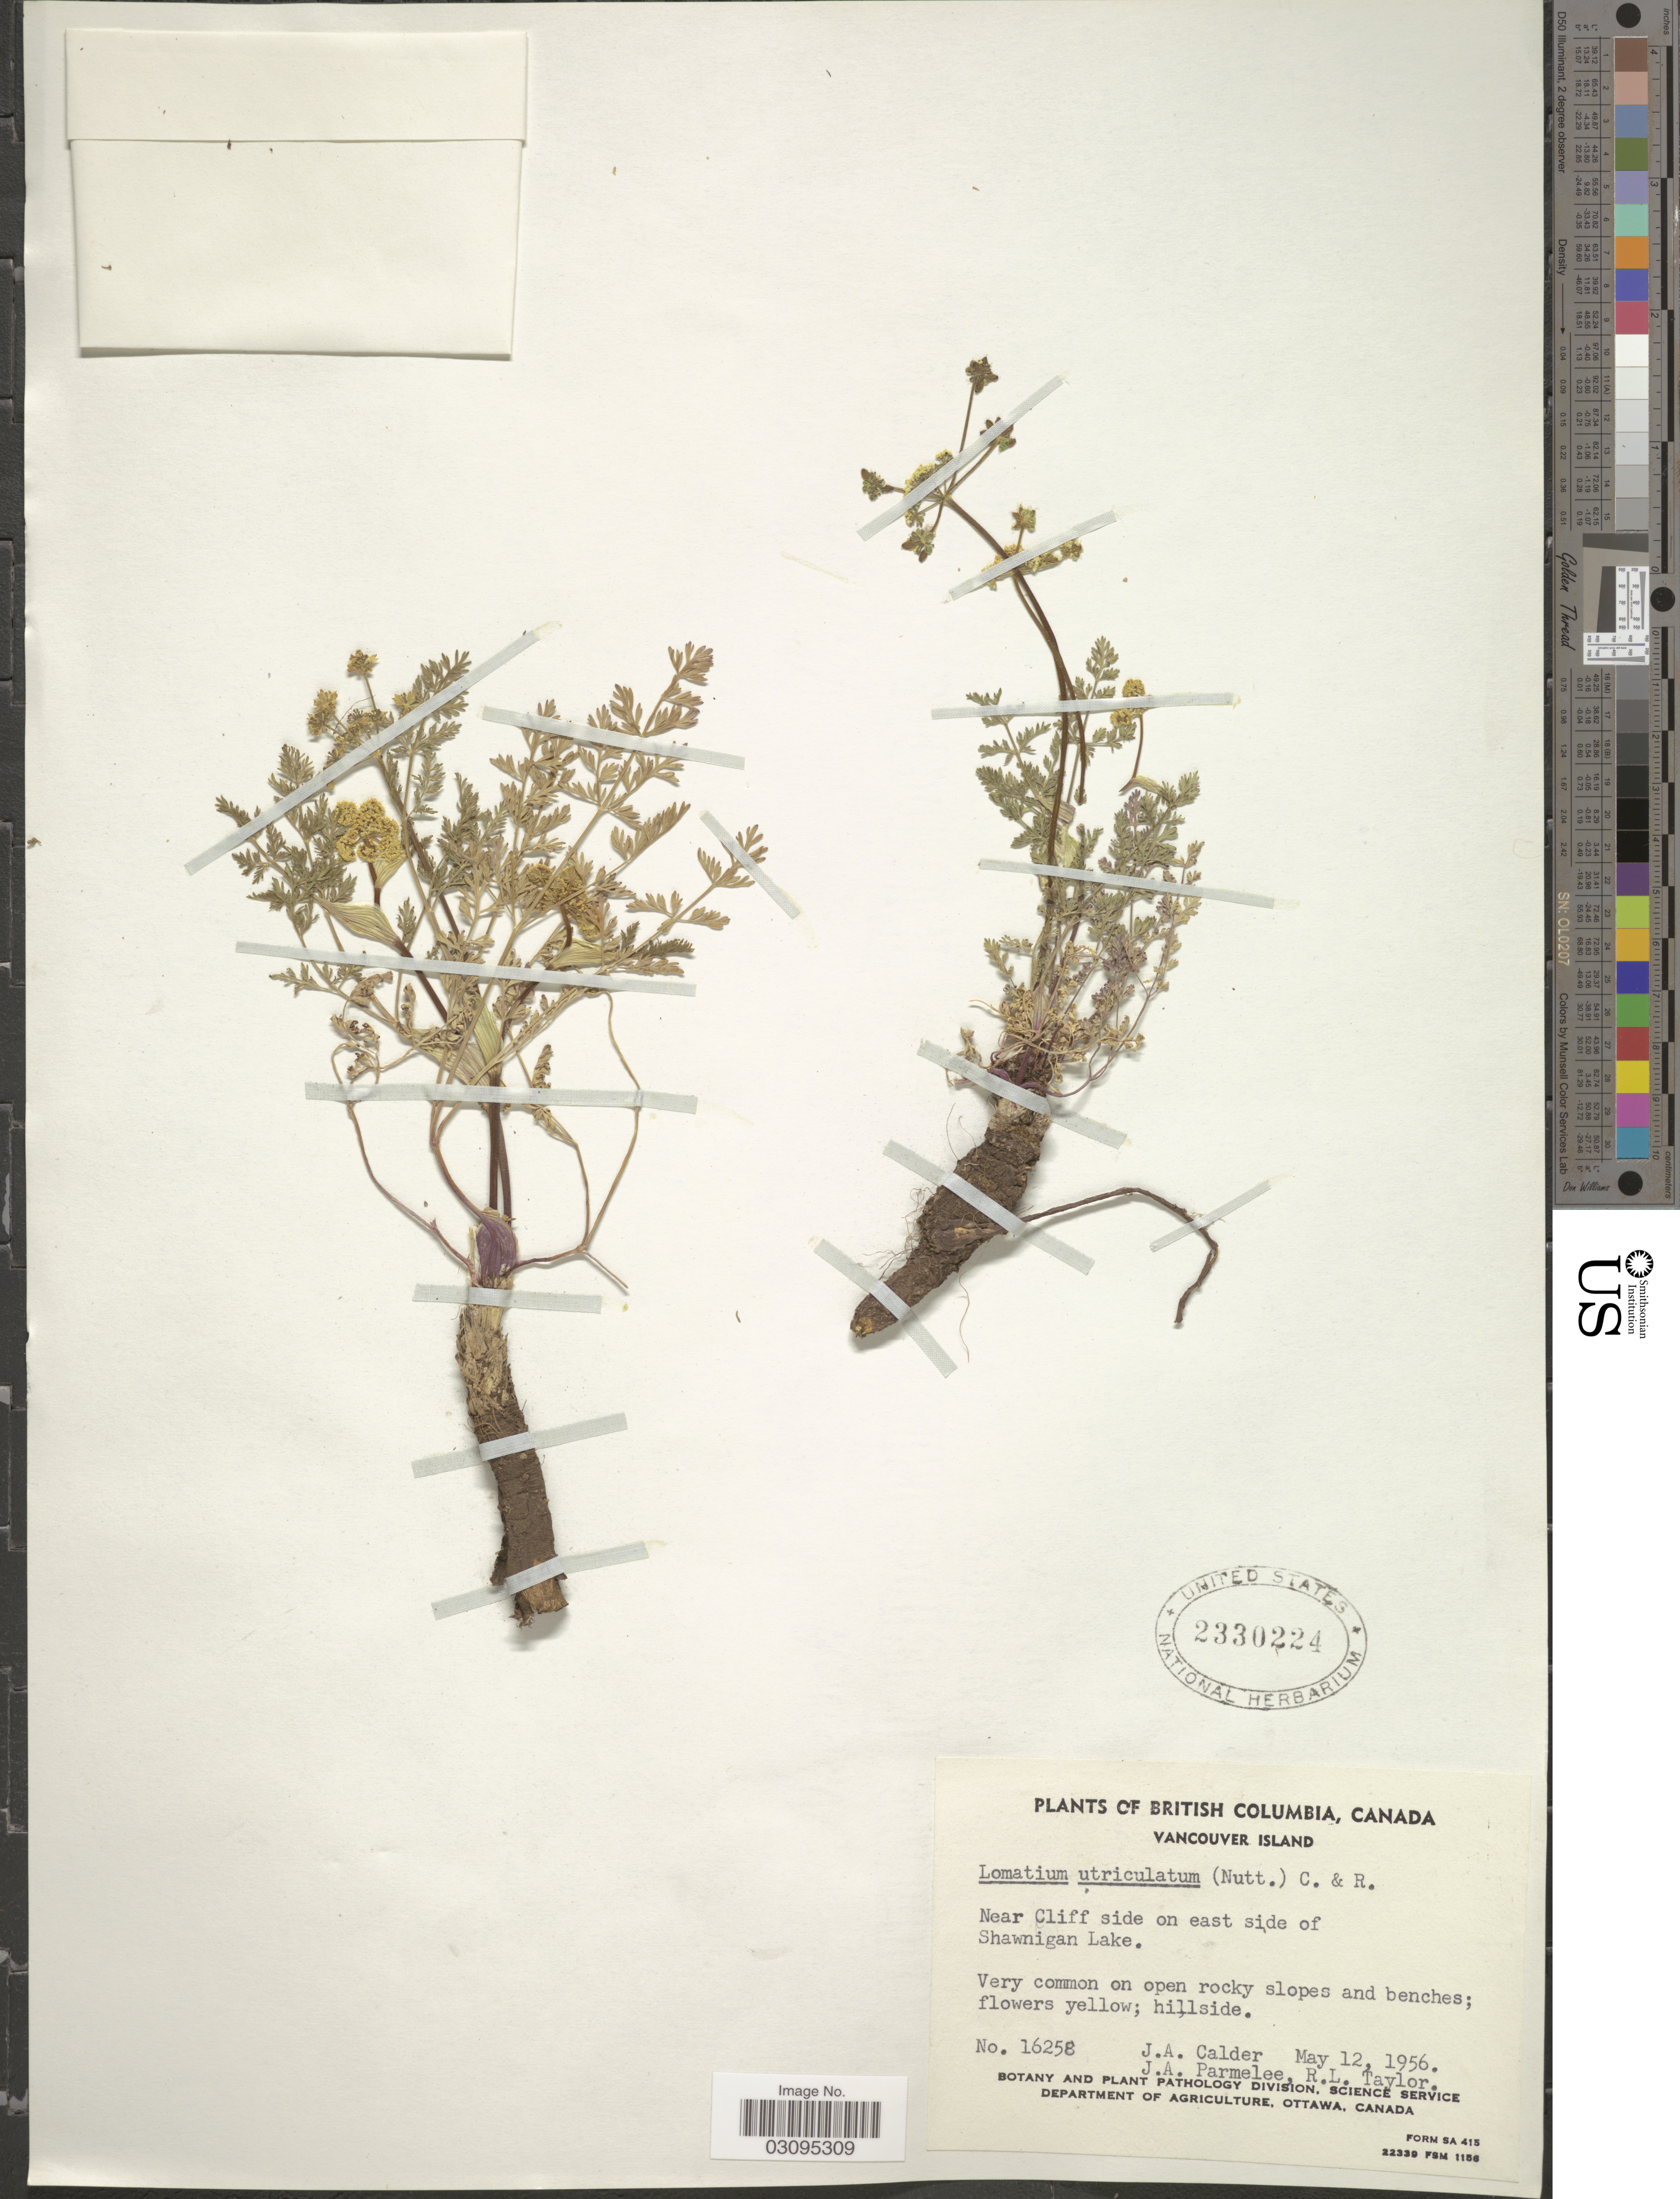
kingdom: Plantae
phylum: Tracheophyta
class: Magnoliopsida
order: Apiales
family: Apiaceae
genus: Lomatium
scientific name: Lomatium utriculatum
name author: (Nutt. ex Torr. & A. Gray) J.M. Coult. & Rose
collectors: J. A. Calder, J. A. Parmelee & R. Taylor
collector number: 16258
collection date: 1956-05-12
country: Canada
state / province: British Columbia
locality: Vancouver Island, Near cliff side on east side of Shawnigan Lake.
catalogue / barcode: US 2330224